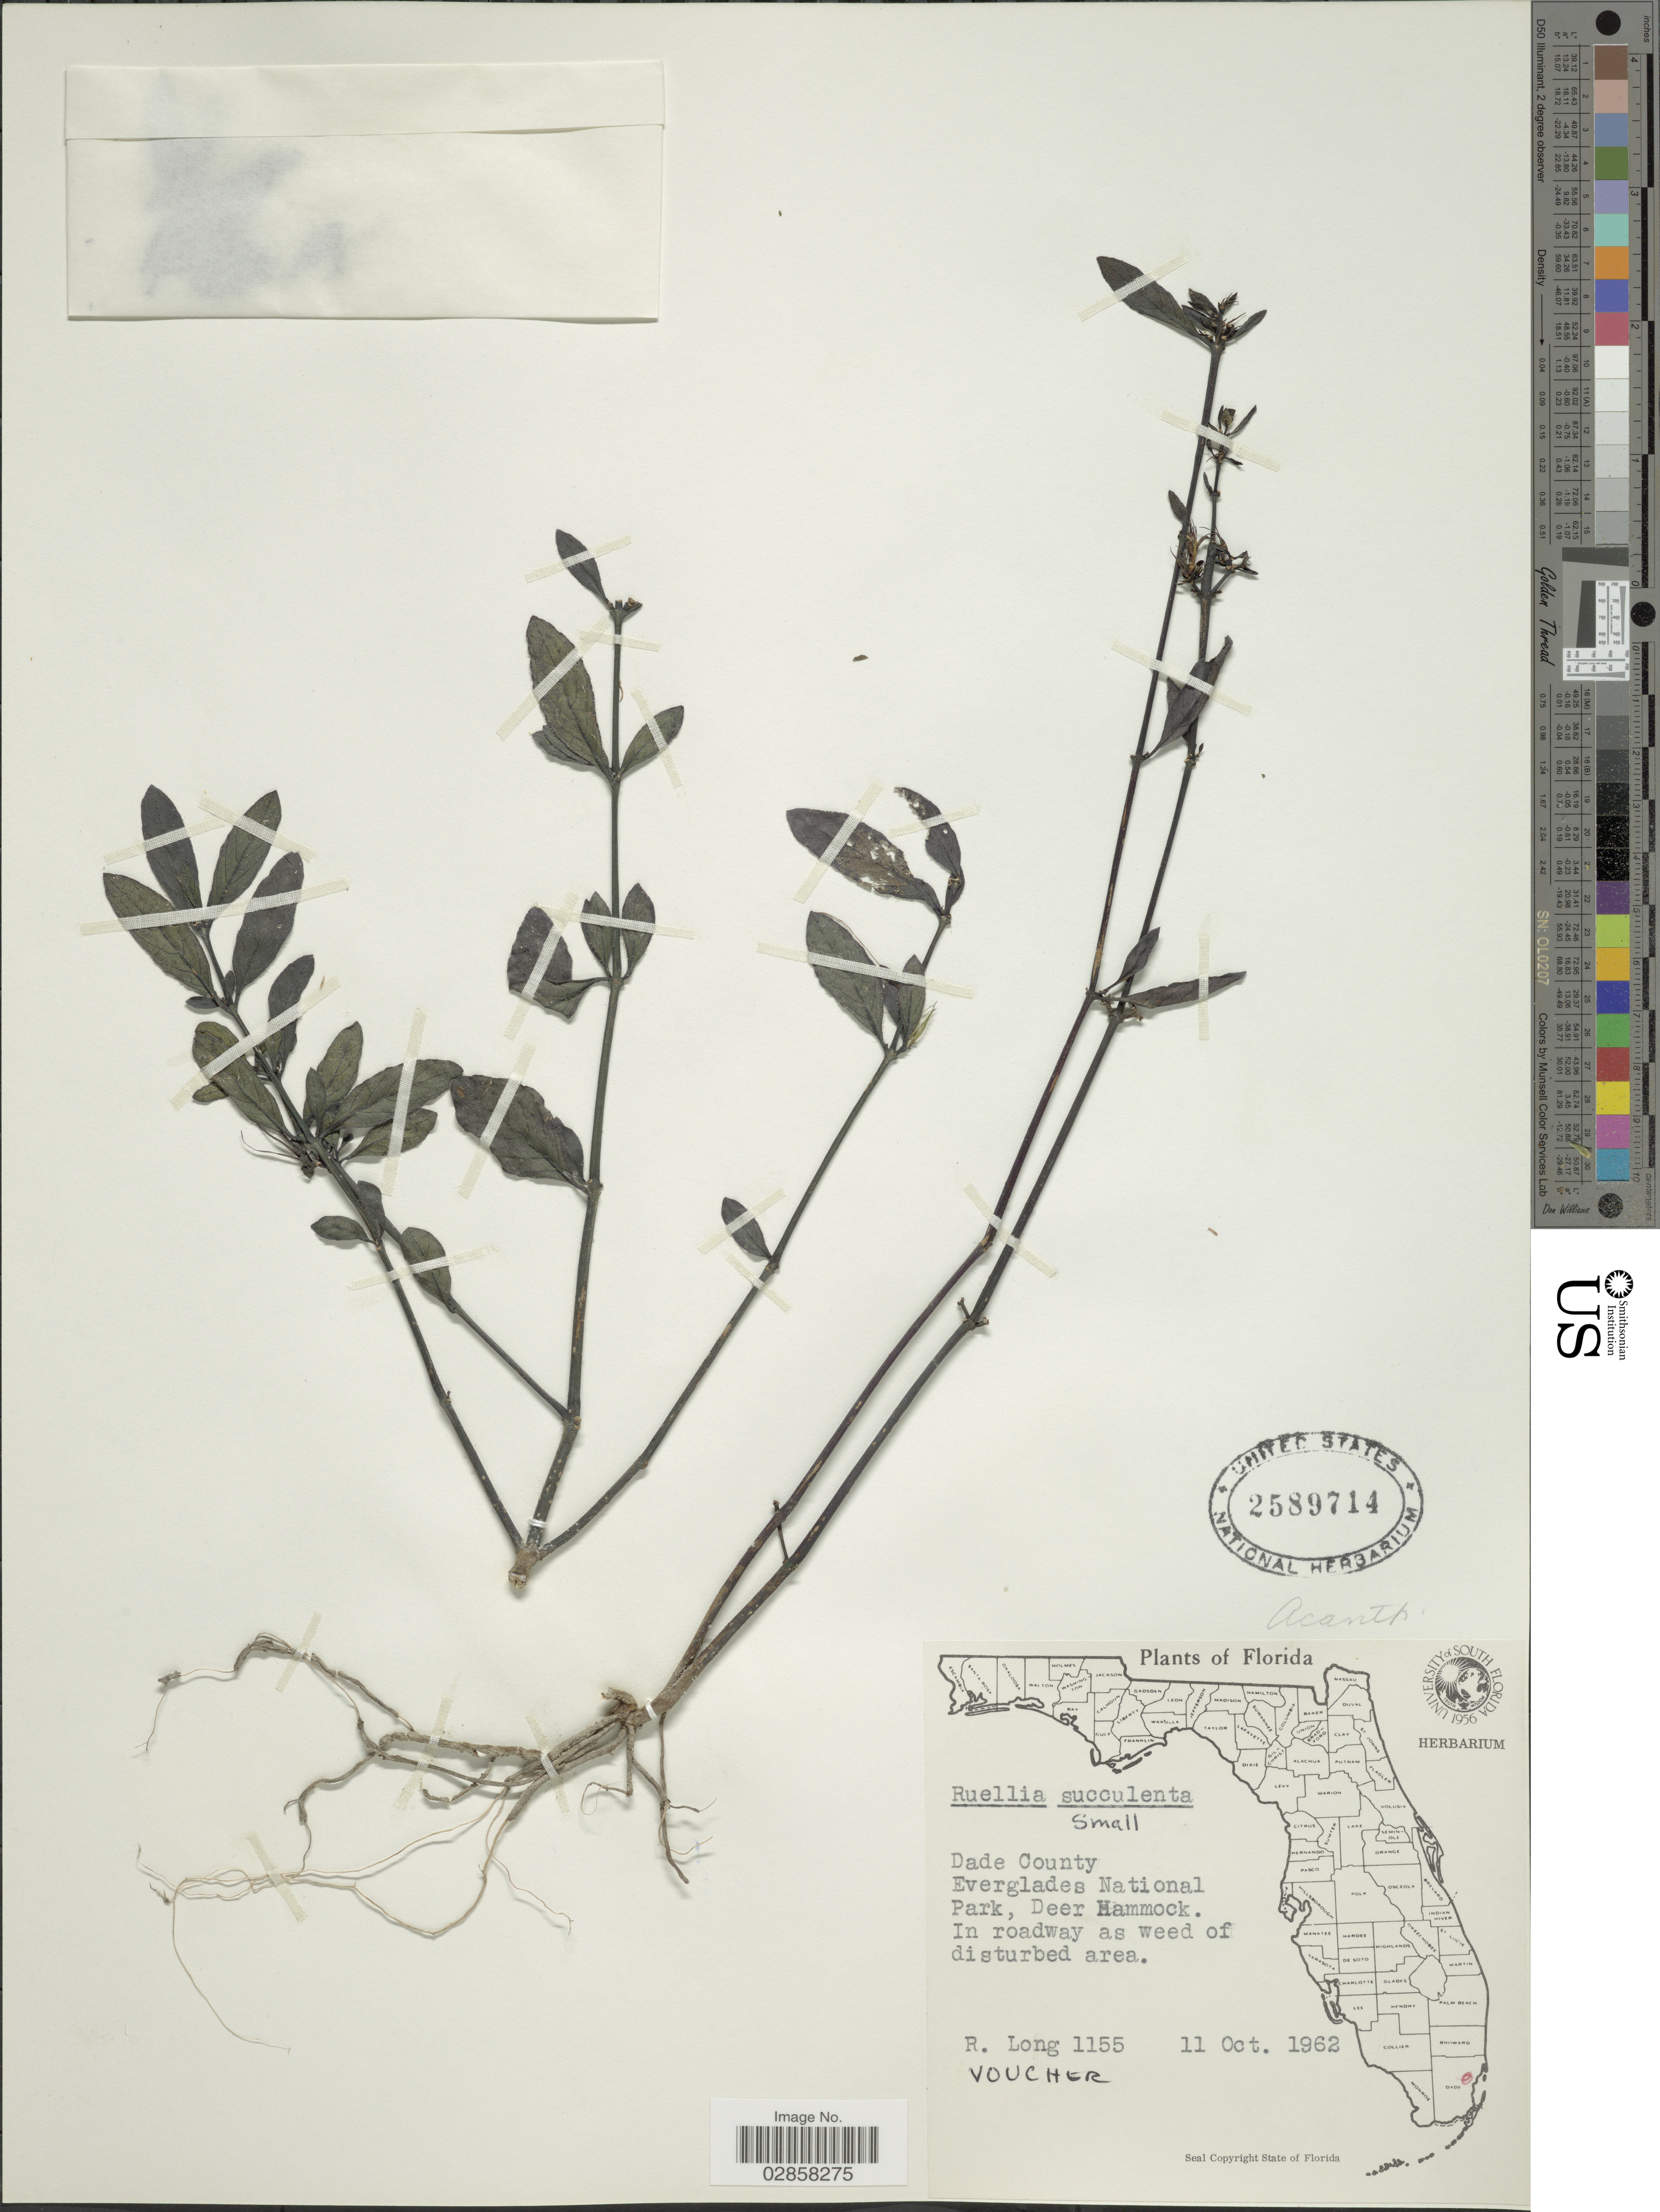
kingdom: Plantae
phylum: Tracheophyta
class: Magnoliopsida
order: Lamiales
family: Acanthaceae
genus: Ruellia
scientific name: Ruellia succulenta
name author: Small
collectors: R. Long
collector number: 1155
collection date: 1962-10-11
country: United States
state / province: Florida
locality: Dade County. Everglades National Park, Deer Hammock. In roadway as weed of disturbed area.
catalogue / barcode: US 2589714